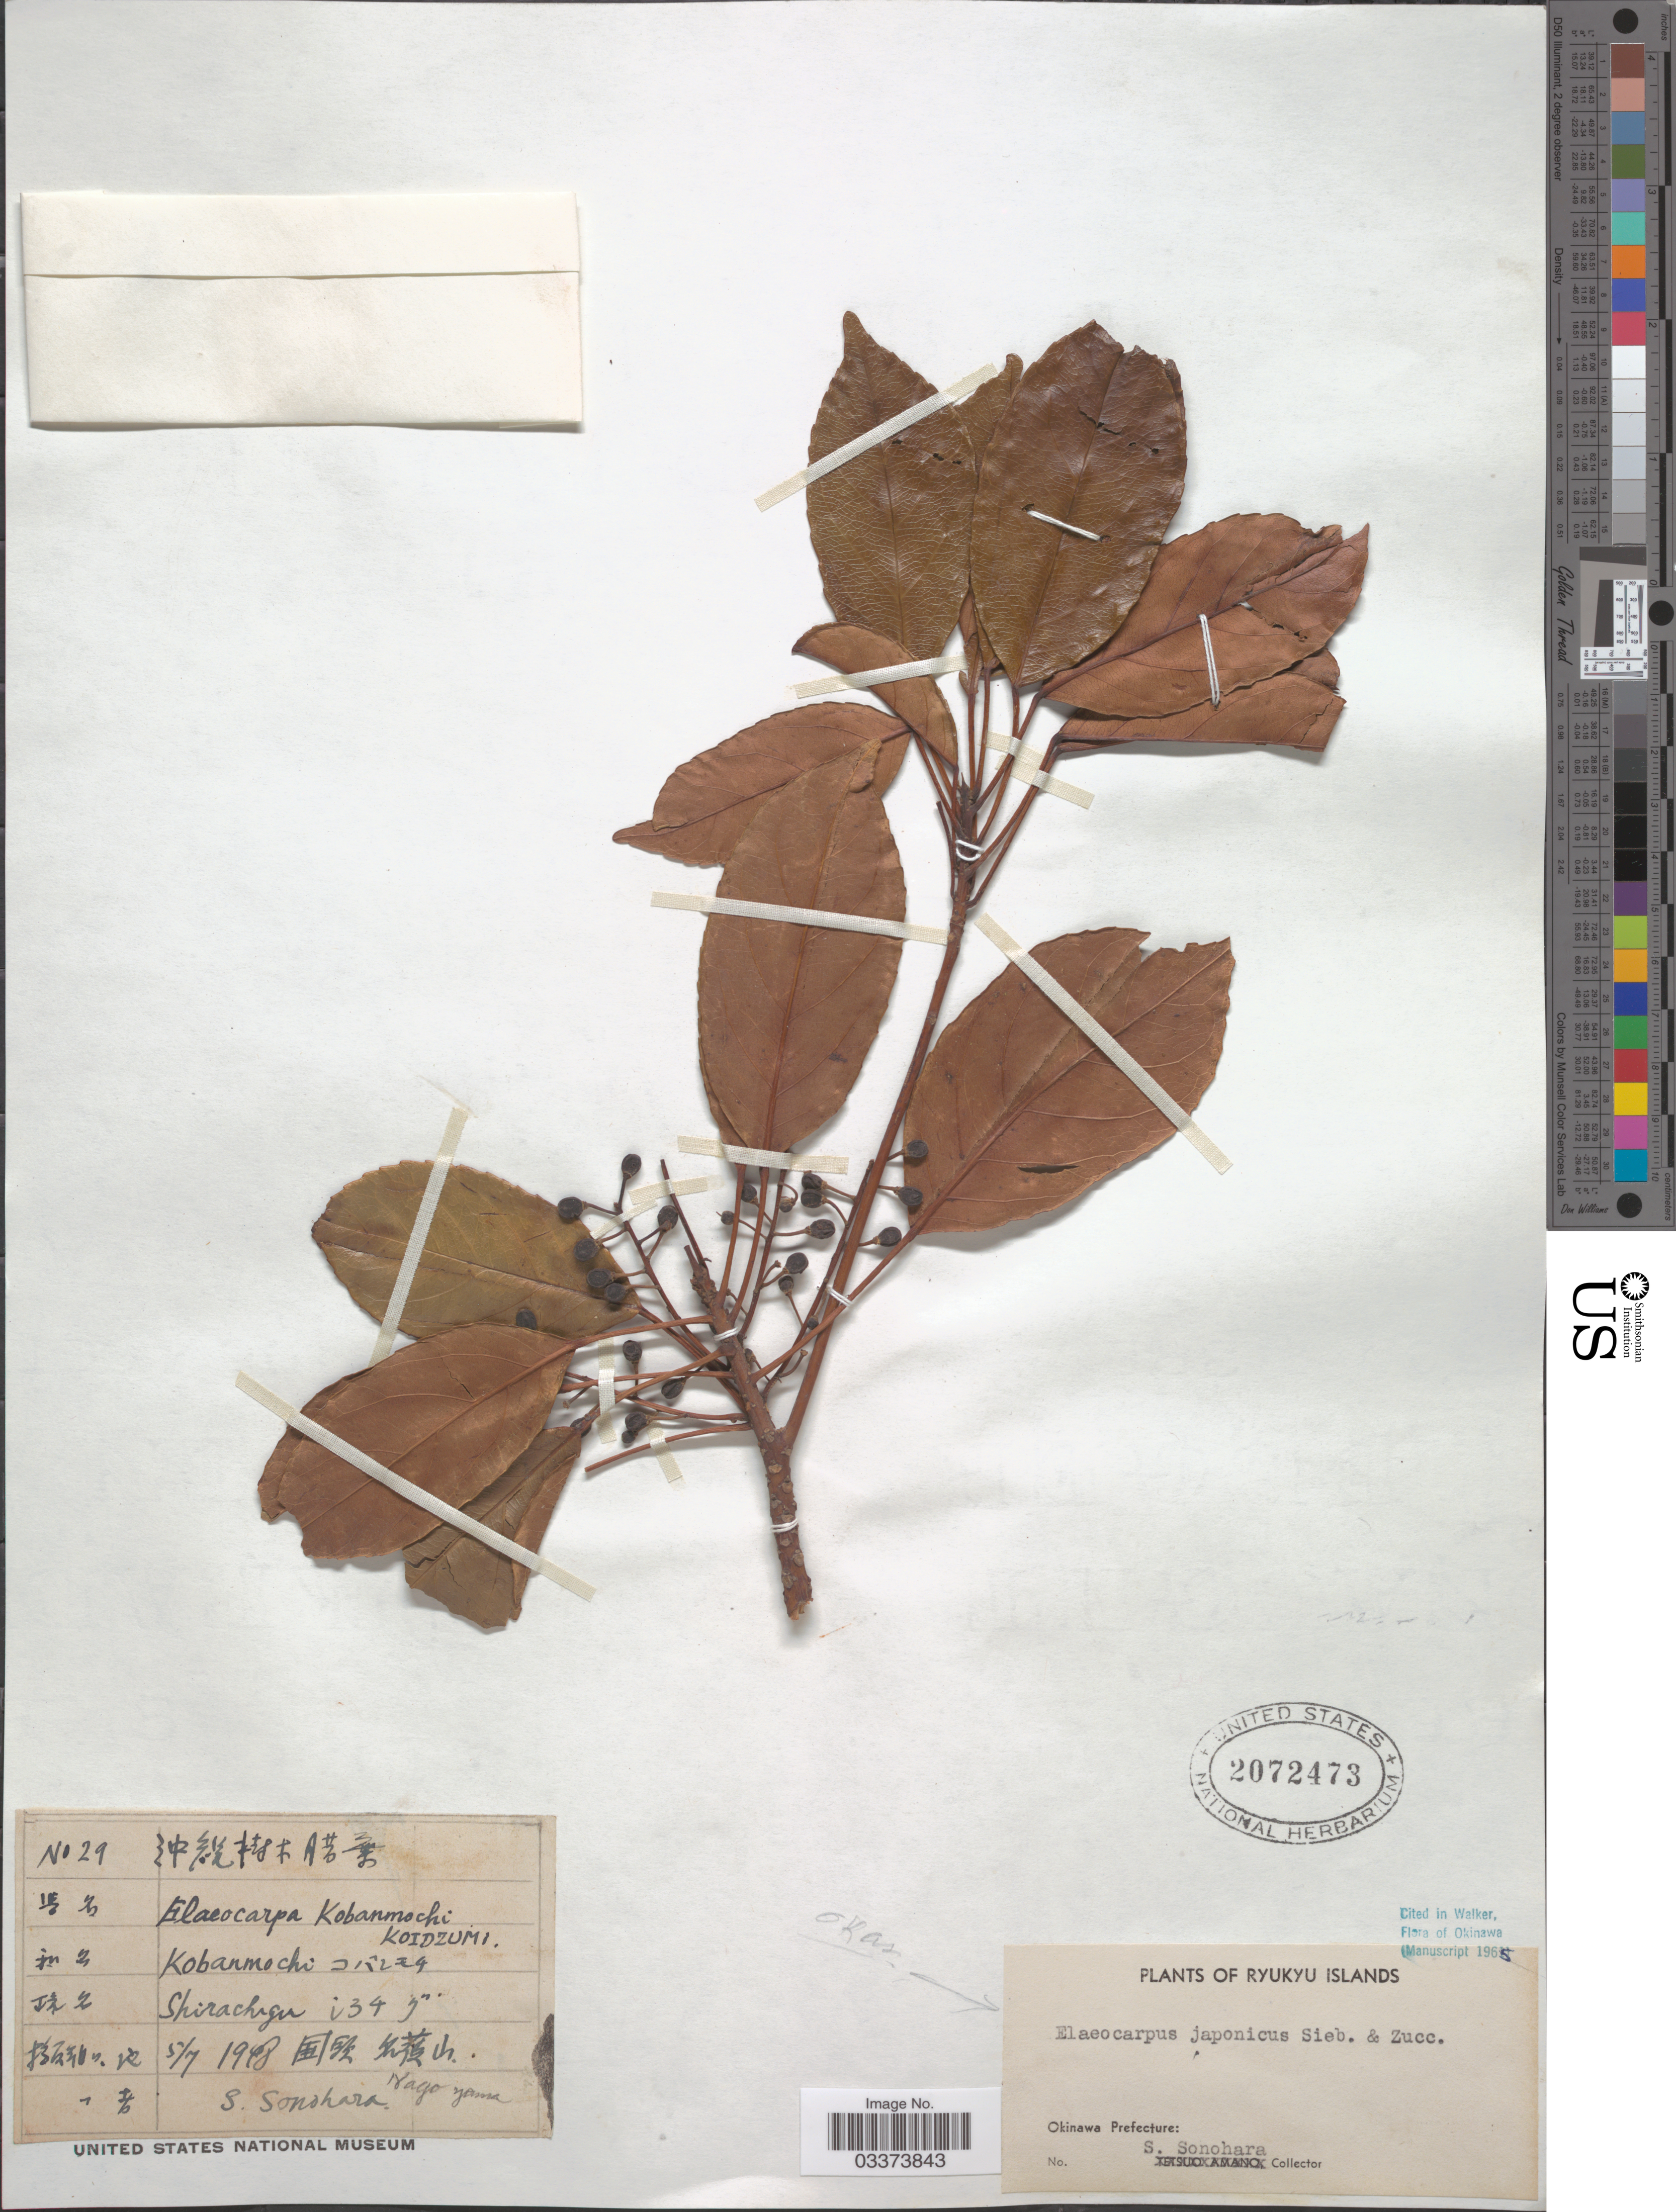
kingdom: Plantae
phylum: Tracheophyta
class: Magnoliopsida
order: Oxalidales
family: Elaeocarpaceae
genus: Elaeocarpus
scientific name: Elaeocarpus japonicus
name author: Siebold & Zucc.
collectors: S. Sonohara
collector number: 29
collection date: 1948-07-05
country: Japan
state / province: Okinawa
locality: Ryukyu Islands, Okinawa Prefecture, Nago yama [unsure placement].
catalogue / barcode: US 2072473